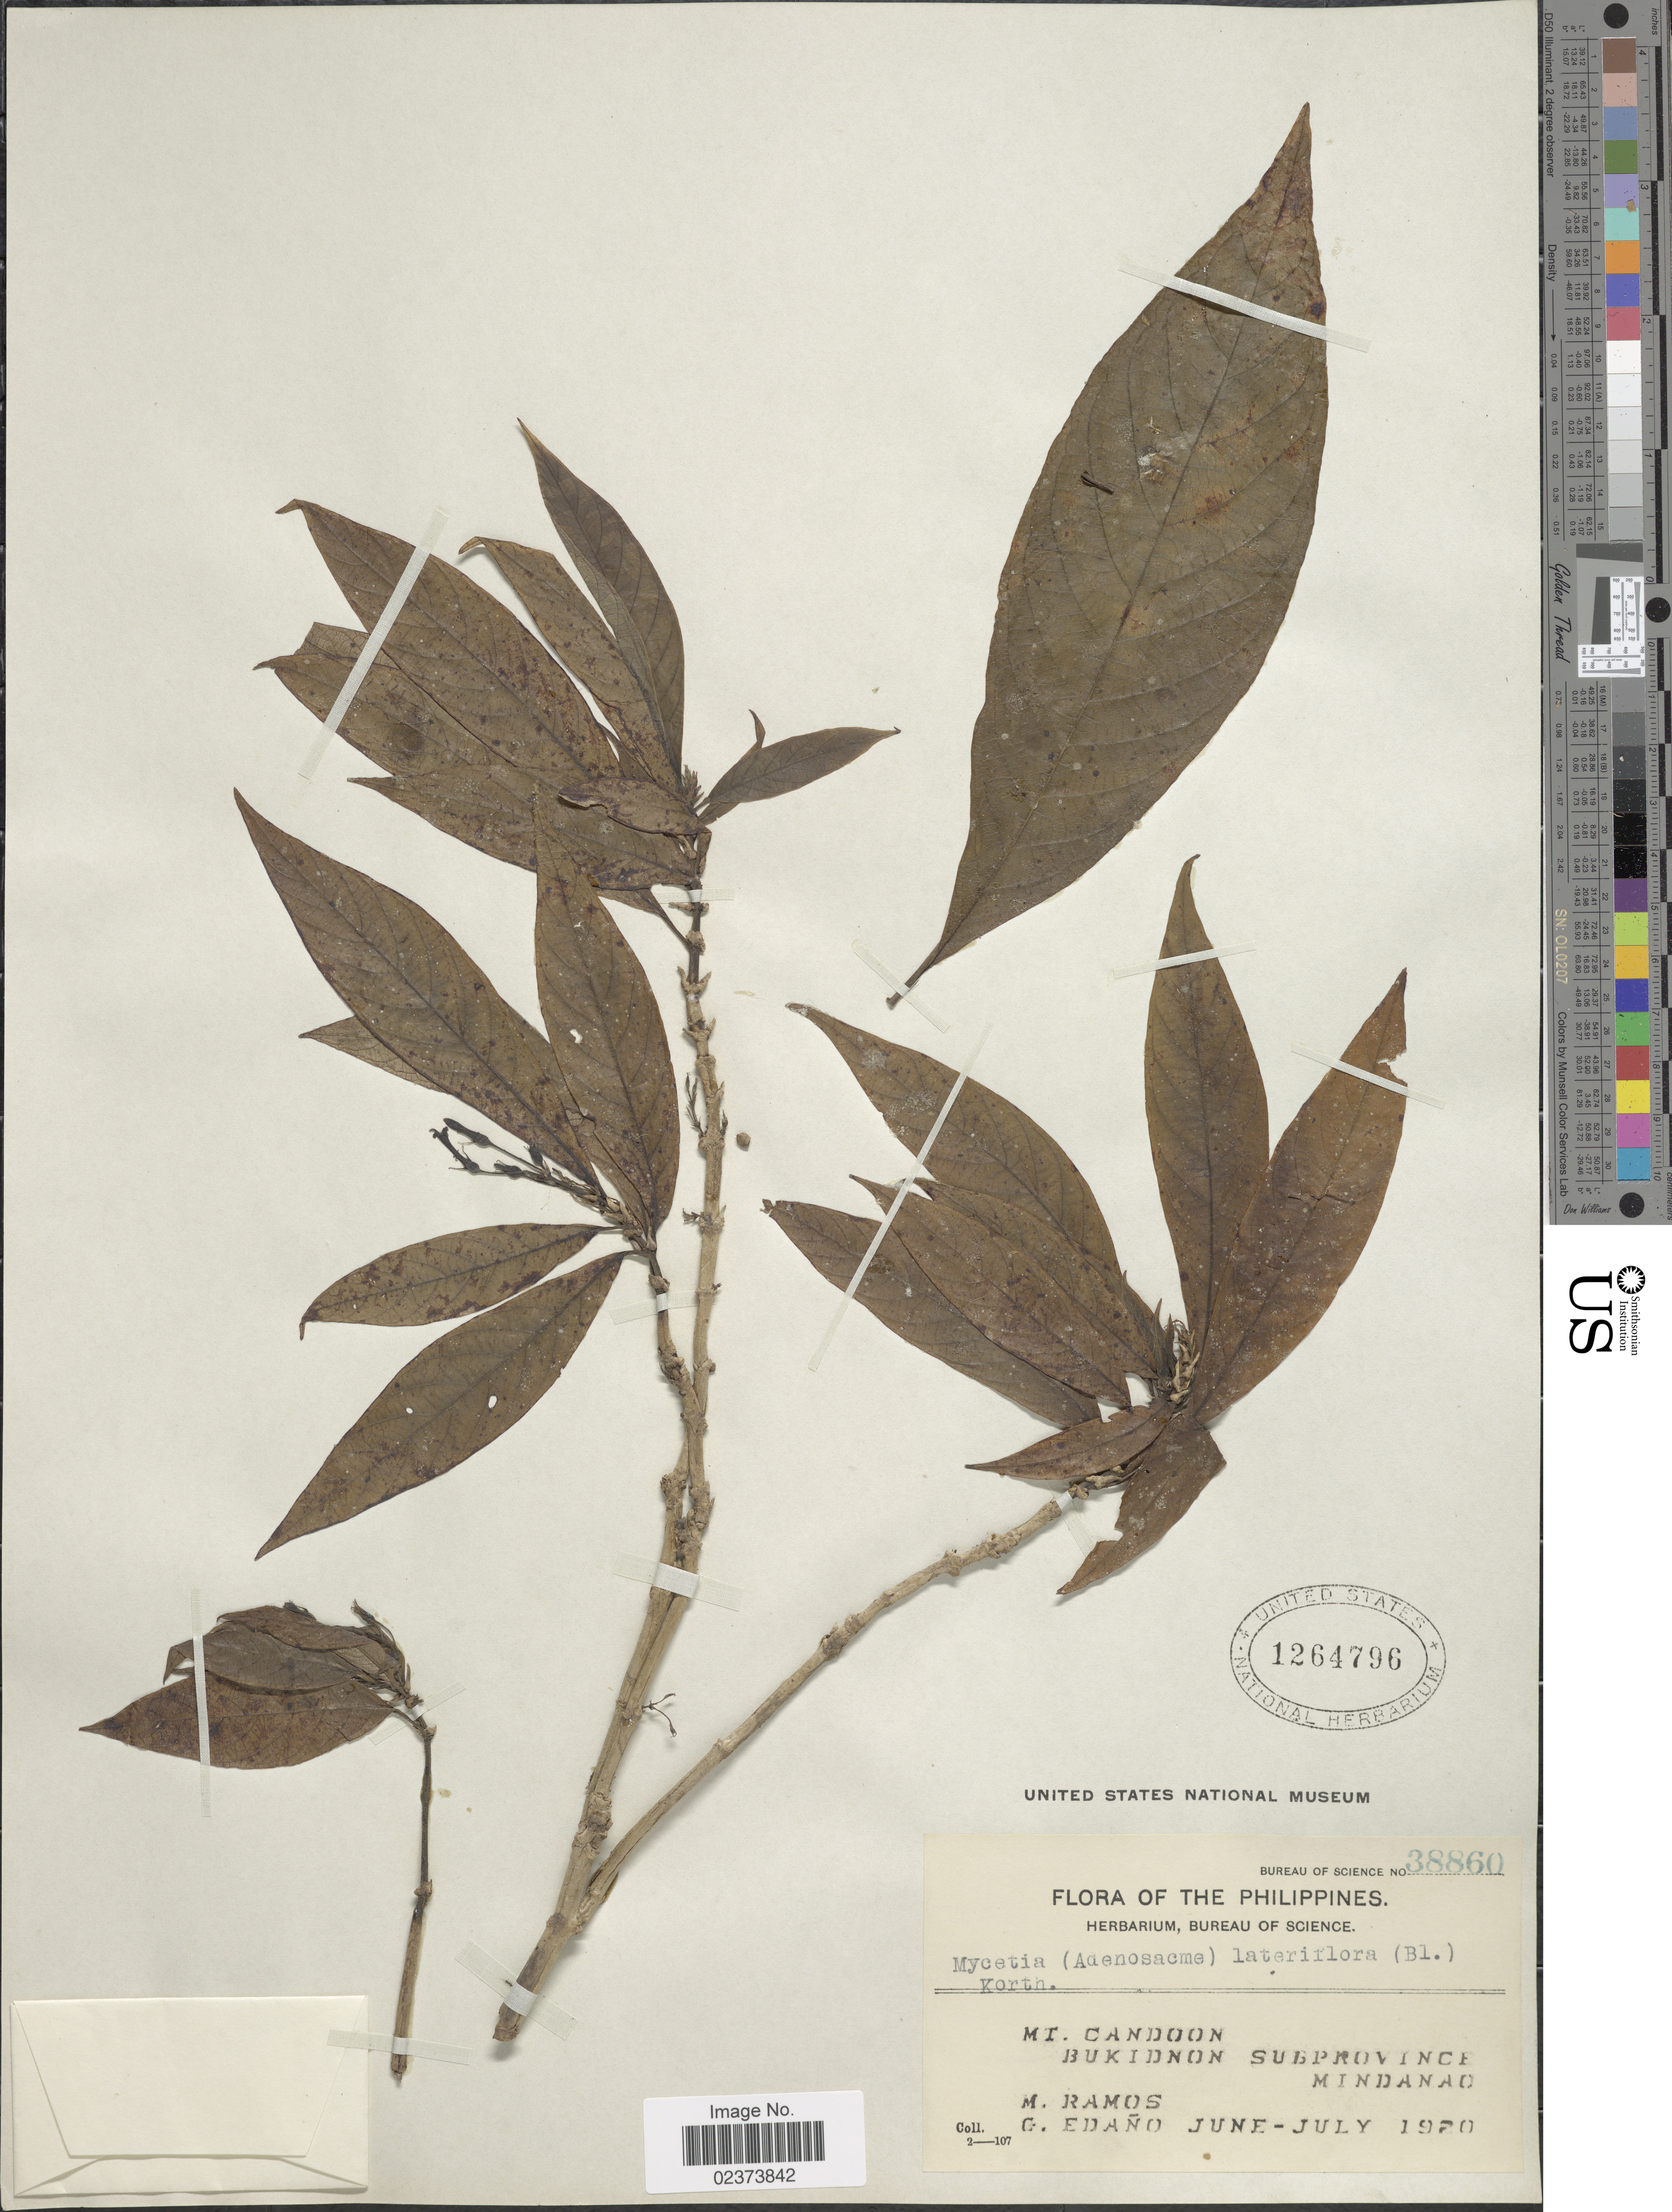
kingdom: Plantae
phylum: Tracheophyta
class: Magnoliopsida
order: Gentianales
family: Rubiaceae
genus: Mycetia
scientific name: Mycetia lateriflora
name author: (Blume) Reinw. ex Korth.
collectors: M. Ramos & G. Edaño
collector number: Bureau of Science 38860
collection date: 1920-06/1920-07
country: Philippines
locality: Mt. Candoon, Bukidnon Subprovince, Mindanao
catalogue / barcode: US 1264796